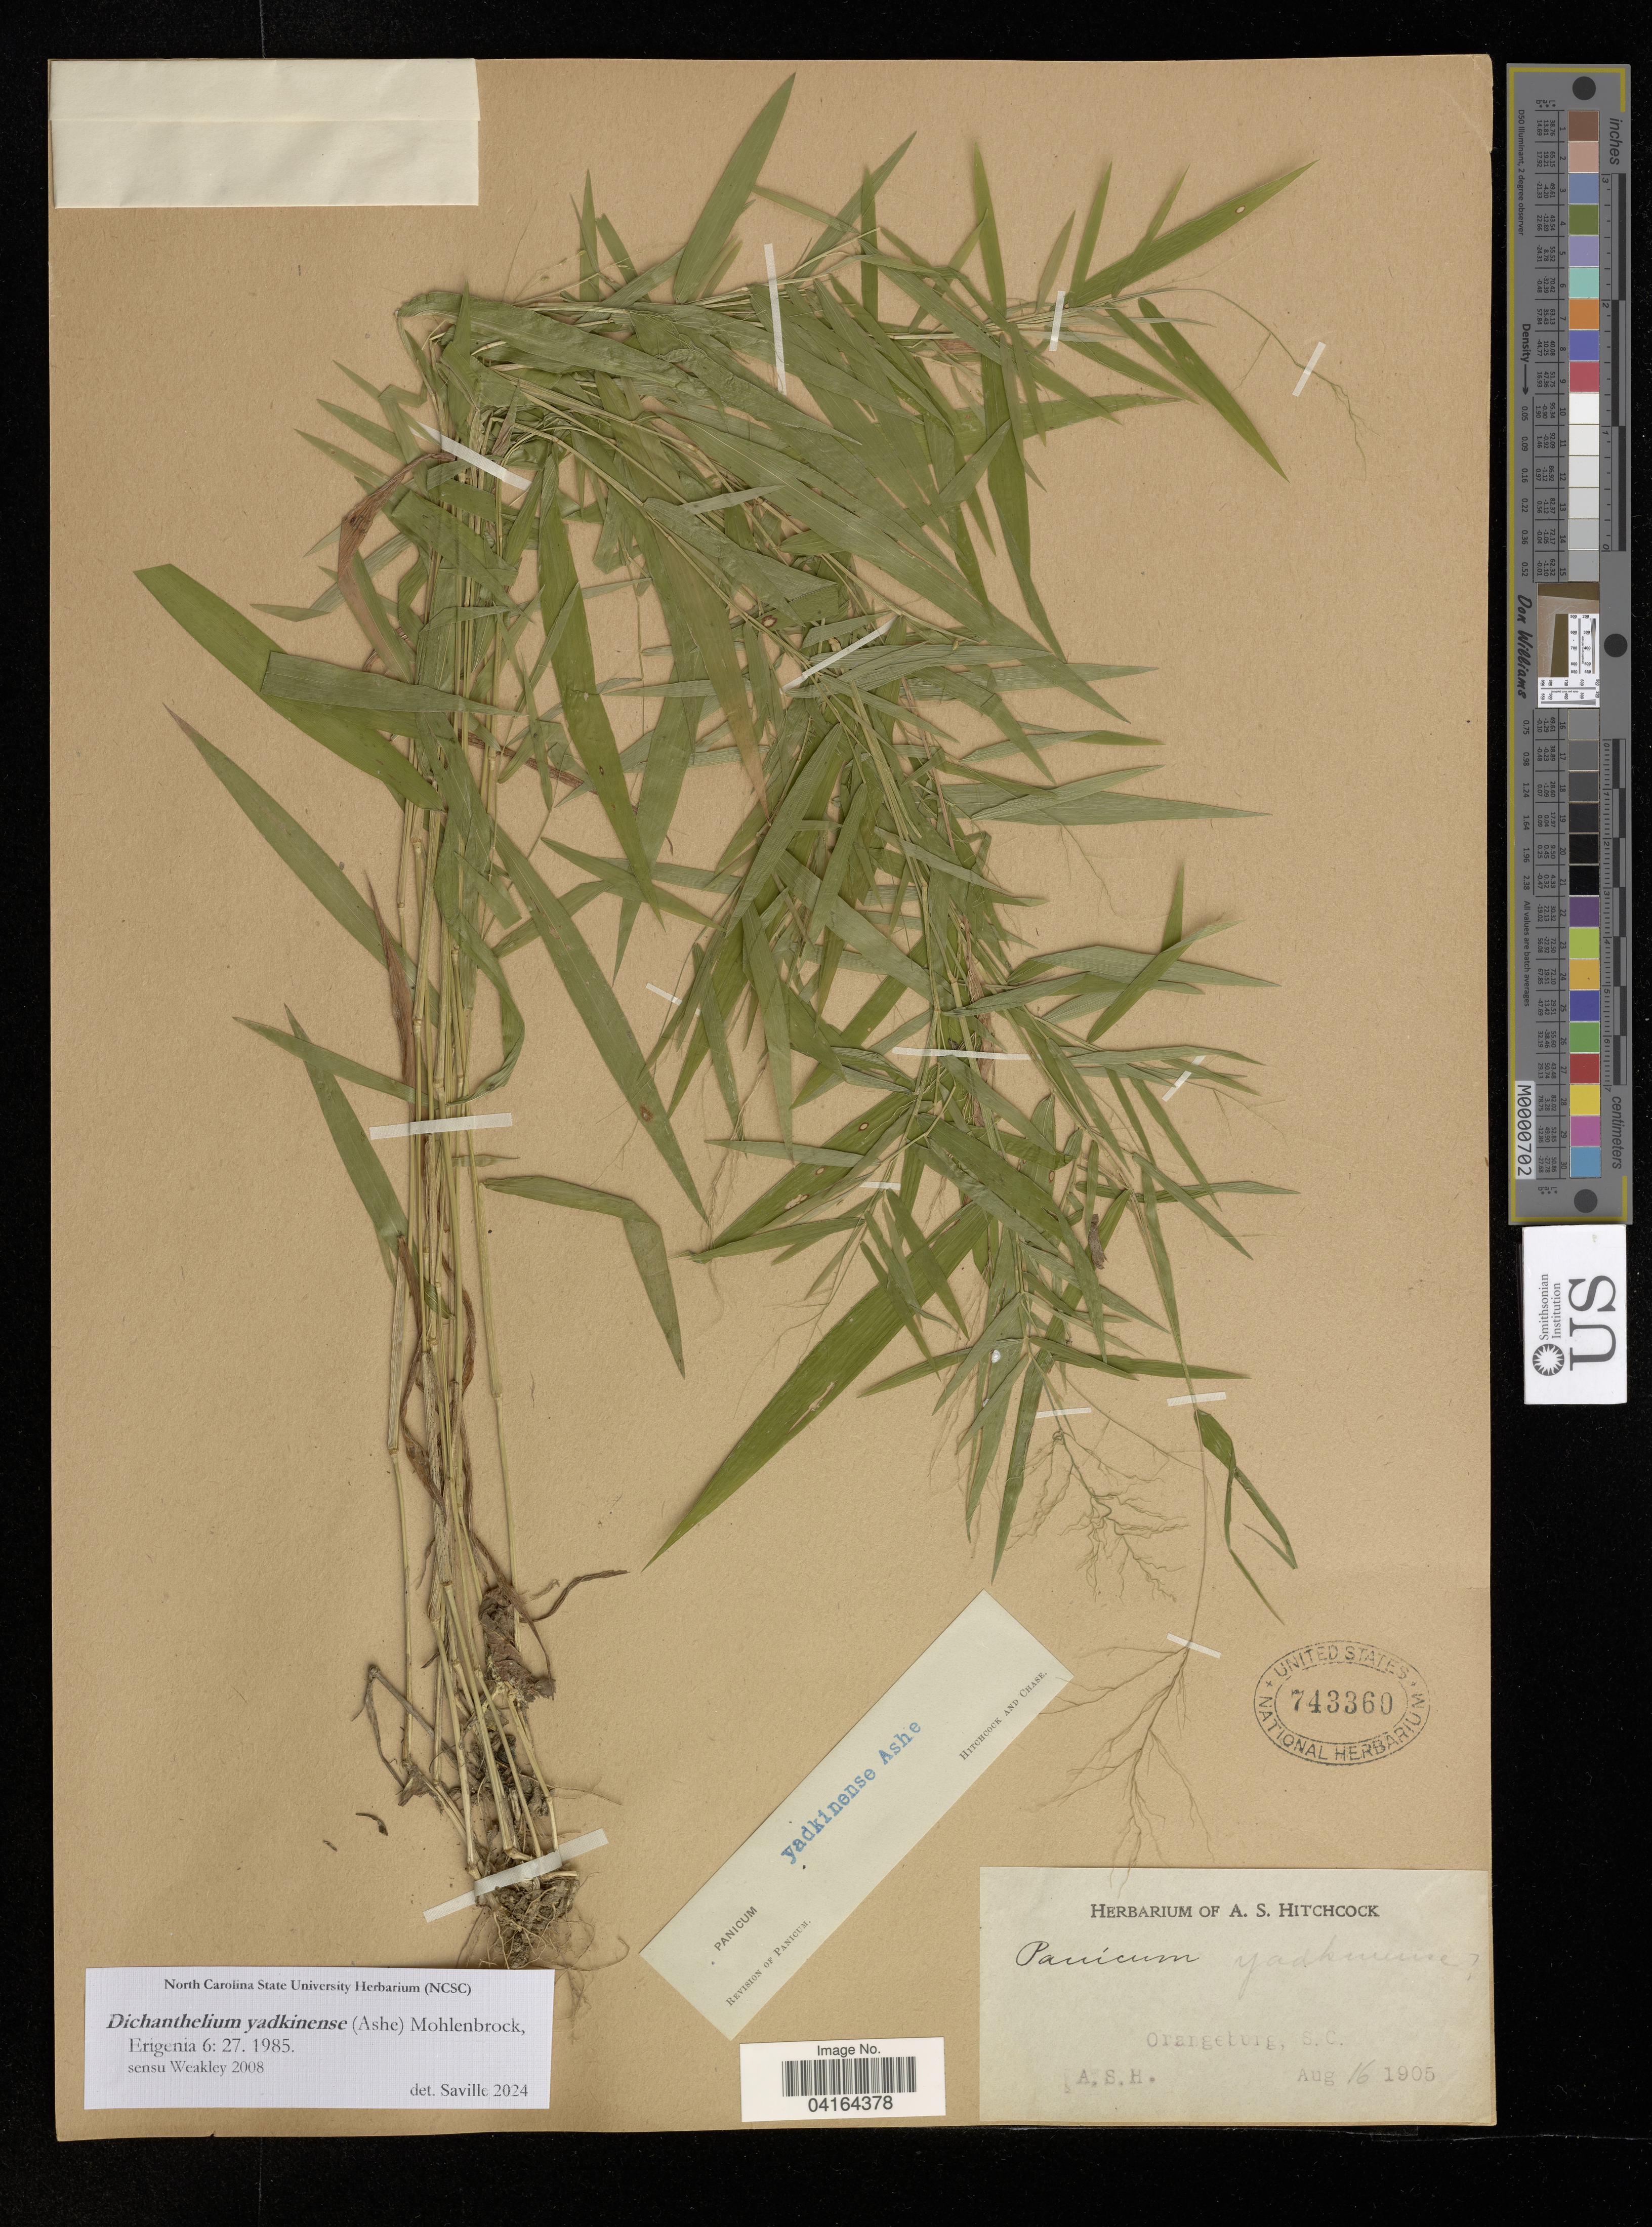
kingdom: Plantae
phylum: Tracheophyta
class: Liliopsida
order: Poales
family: Poaceae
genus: Dichanthelium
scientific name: Dichanthelium yadkinense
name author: (Ashe) Mohlenbr.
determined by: Saville, A. C., (NCSC), North Carolina State University (UNITED STATES)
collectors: A. S. Hitchcock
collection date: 1905-08-16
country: United States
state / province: South Carolina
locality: Orangeburg. A.S.H.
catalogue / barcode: US 743360